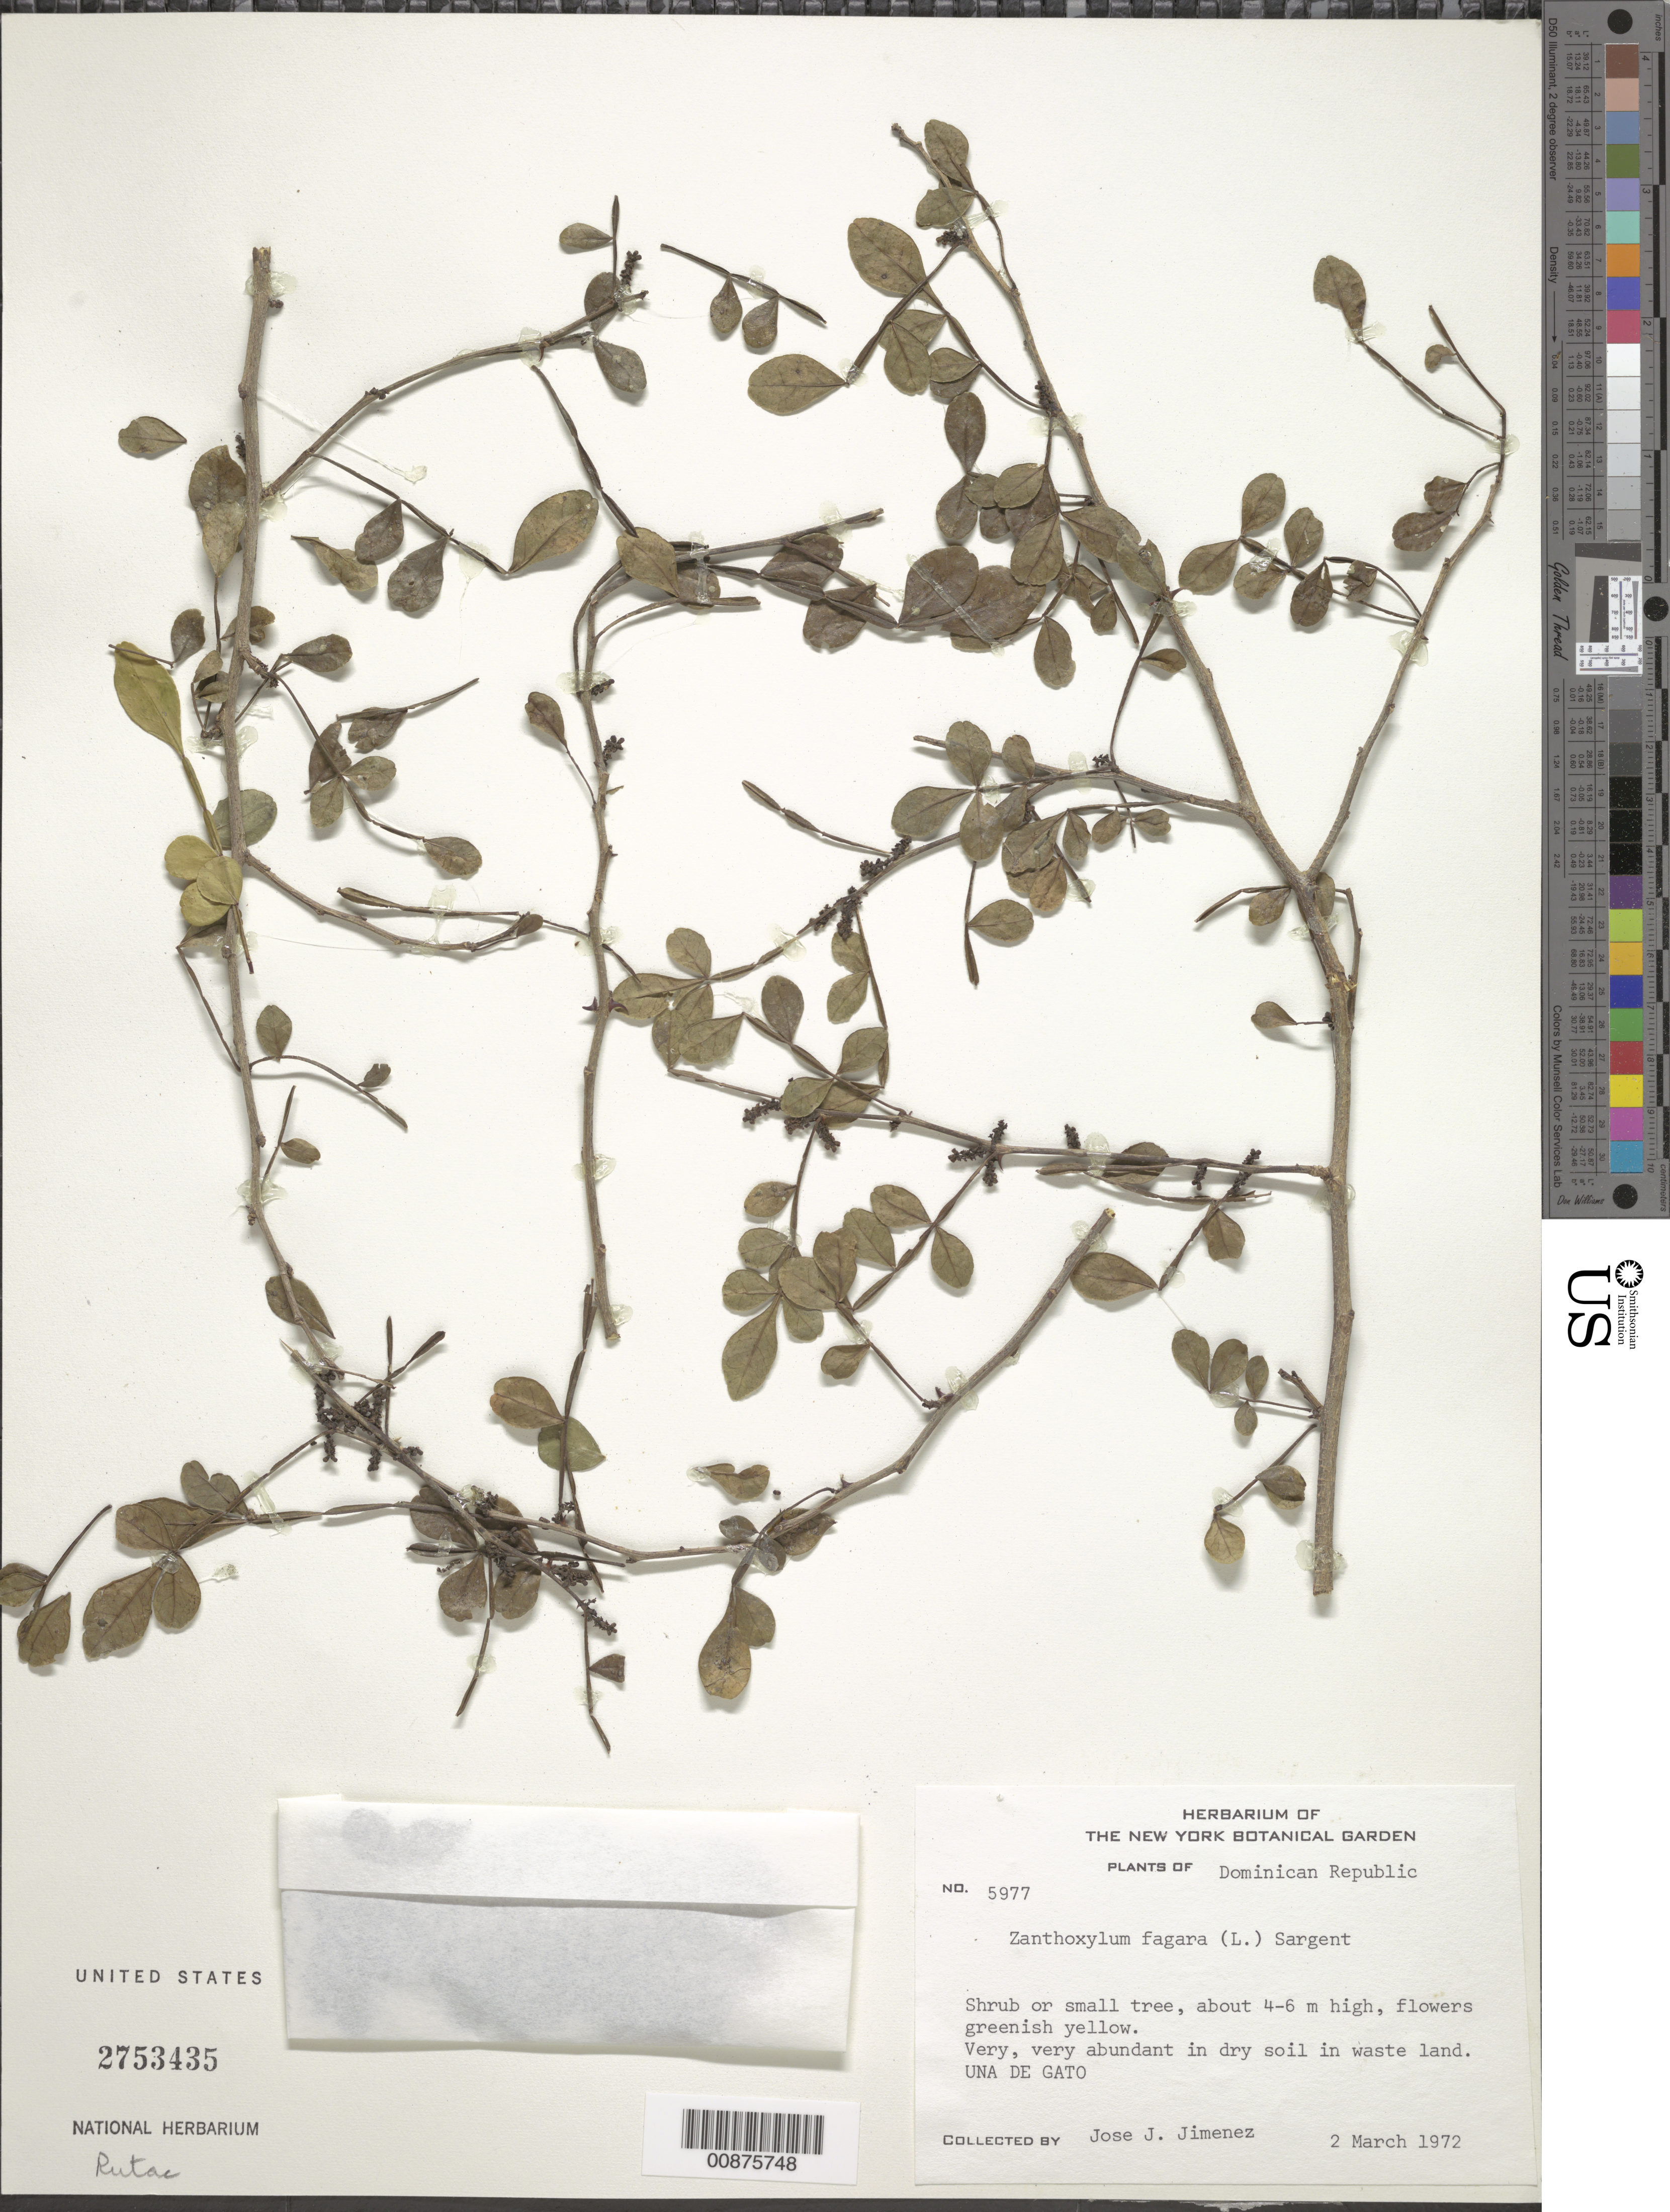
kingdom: Plantae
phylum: Tracheophyta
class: Magnoliopsida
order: Sapindales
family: Rutaceae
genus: Zanthoxylum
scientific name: Zanthoxylum fagara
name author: (L.) Sarg.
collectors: J. J. Jiménez Almonte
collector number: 5977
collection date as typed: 02 Mar 1972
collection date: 1972-03-02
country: Dominican Republic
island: Hispaniola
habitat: In dry soil in waste land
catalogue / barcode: US 2753435